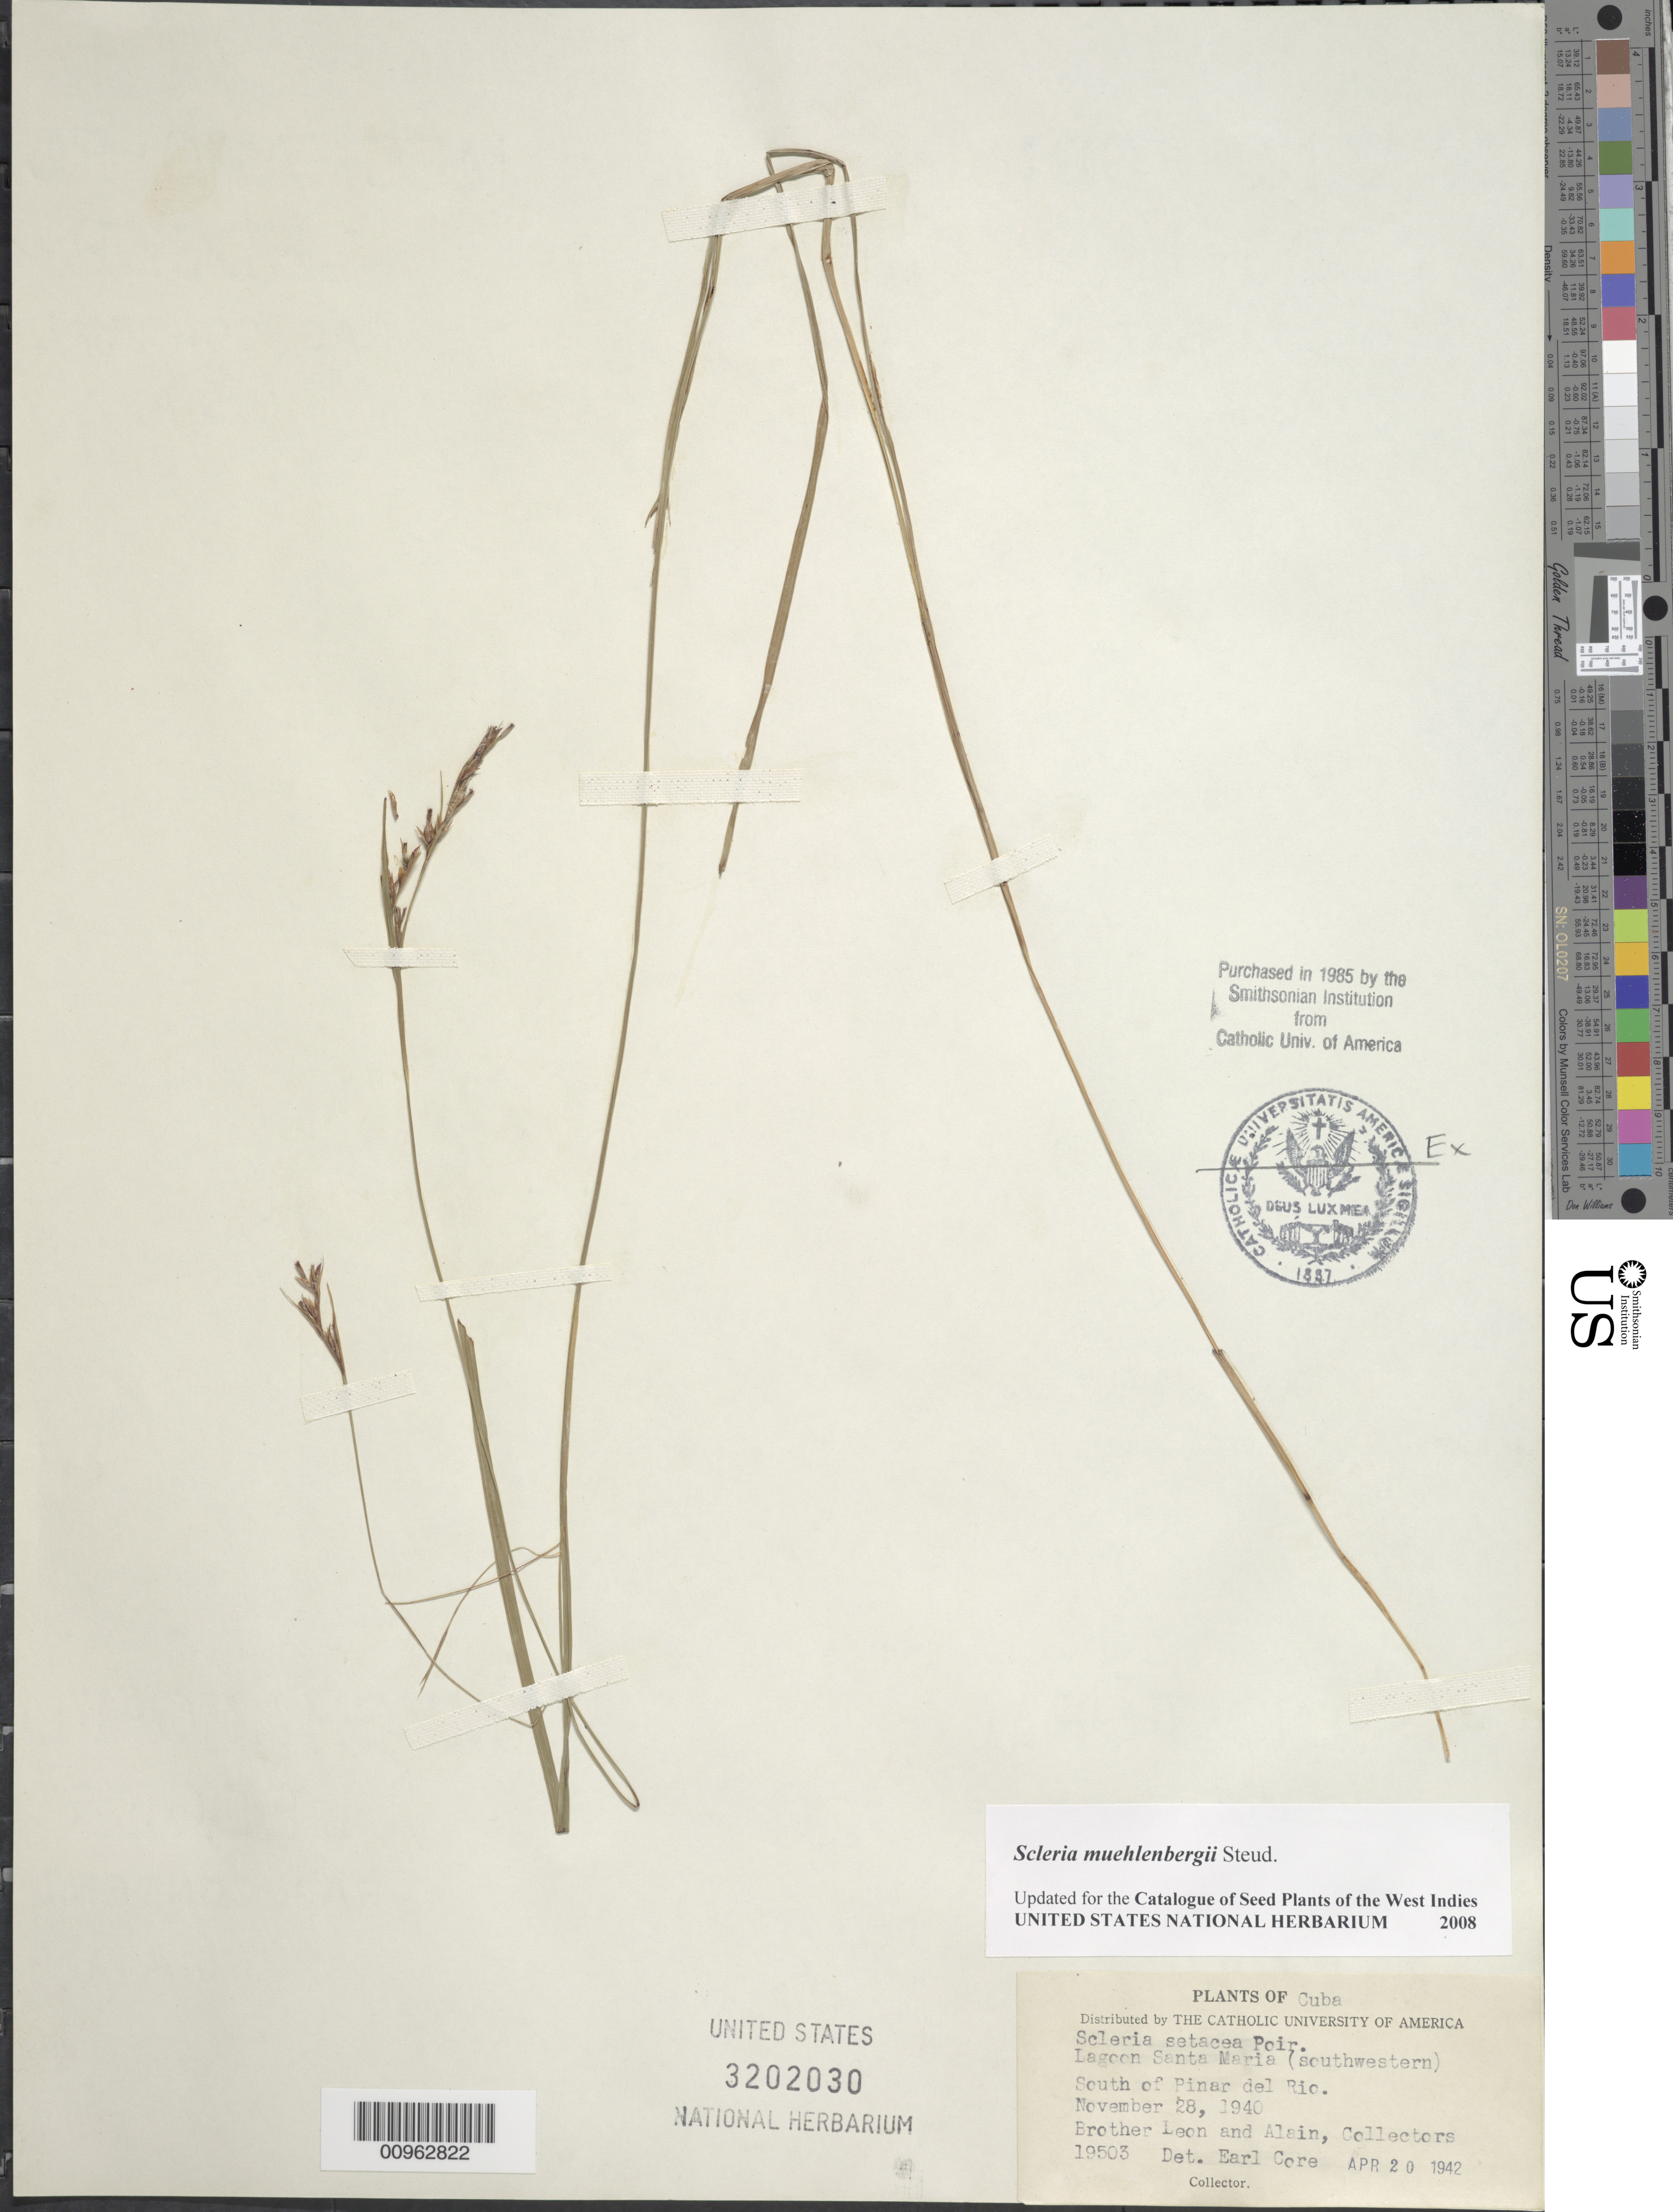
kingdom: Plantae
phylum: Tracheophyta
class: Liliopsida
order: Poales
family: Cyperaceae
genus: Scleria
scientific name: Scleria muehlenbergii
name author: Steud.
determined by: Strong, M. T., (US), Smithsonian Institution - National Museum of Natural History (UNITED STATES)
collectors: Bro. León & A. H. Liogier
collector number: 19503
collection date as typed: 28 Nov 1940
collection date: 1940-11-28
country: Cuba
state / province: Pinar del Rio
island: Cuba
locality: Lagoon Santa Maria (southwestern), south of Pinar del Rio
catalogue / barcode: US 3202030